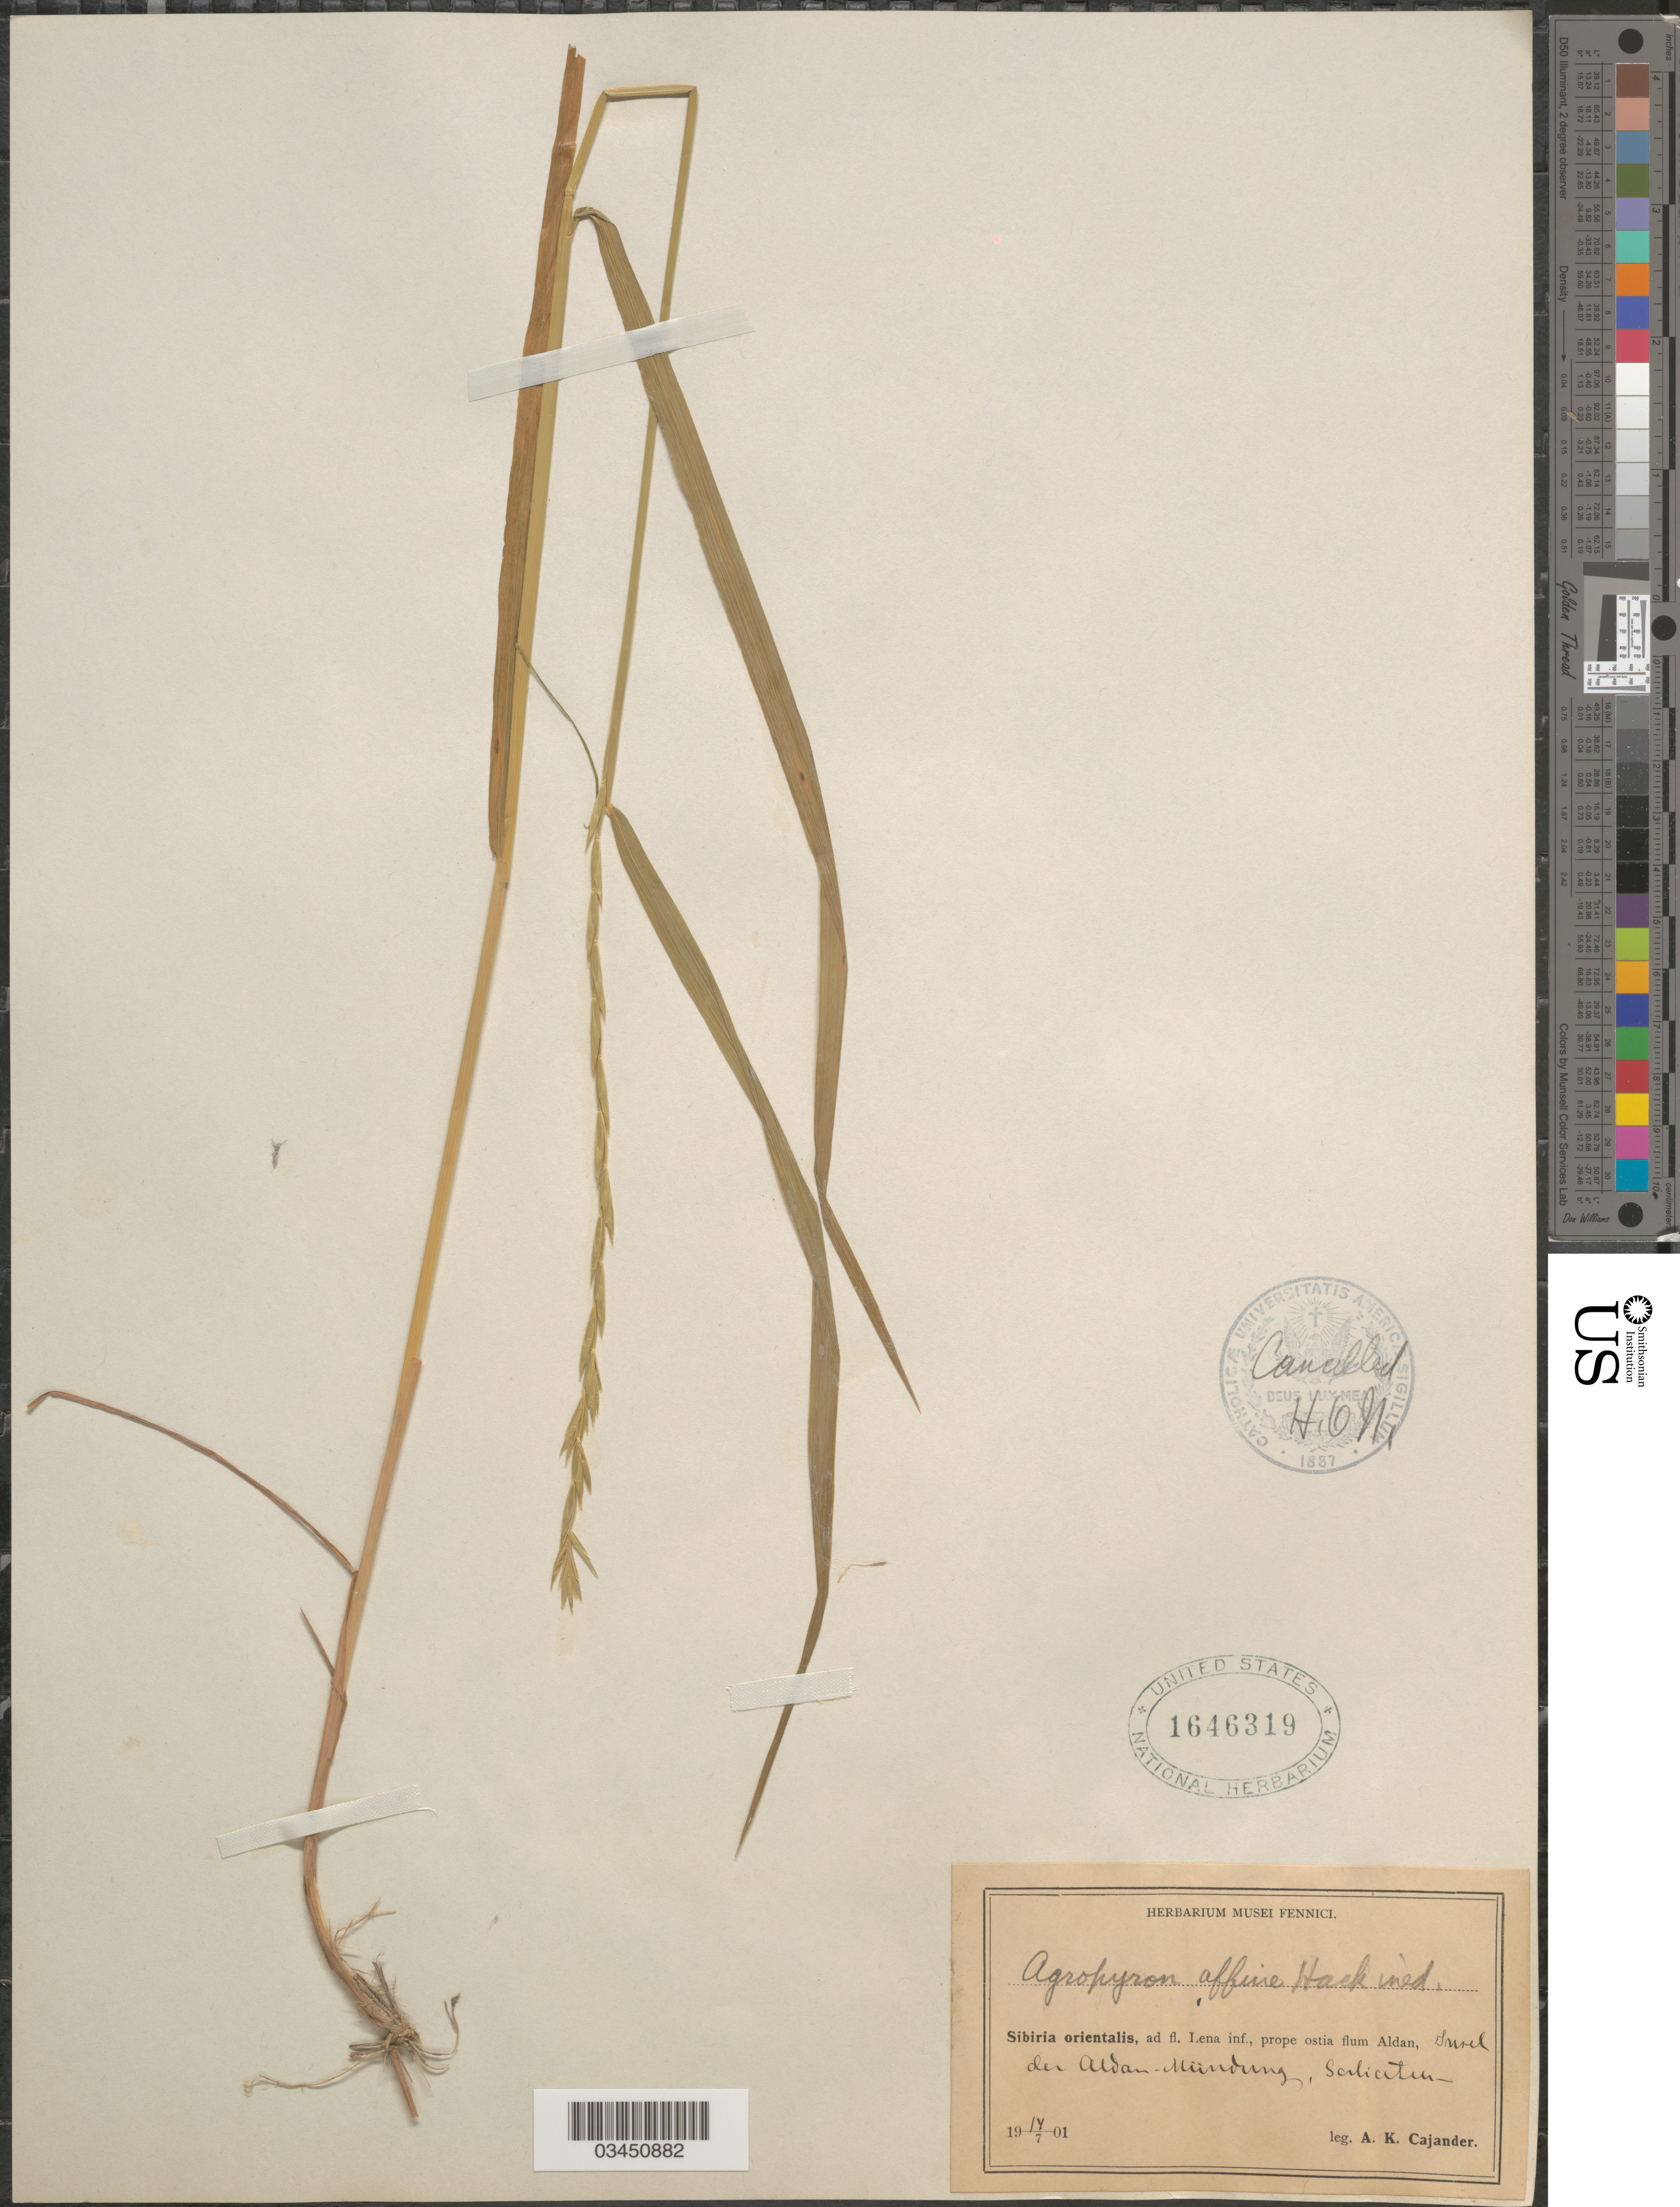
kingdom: Plantae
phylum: Tracheophyta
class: Liliopsida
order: Poales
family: Poaceae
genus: Elymus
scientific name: Elymus sp.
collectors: A. Cajander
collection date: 1901-07-14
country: Russian Federation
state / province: Sakha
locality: Sibiria orientalis, ad fl. Lena inf., prope ostia flum Aldan, Insel der Aldan-Mündung, Salicetum.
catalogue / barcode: US 1646319